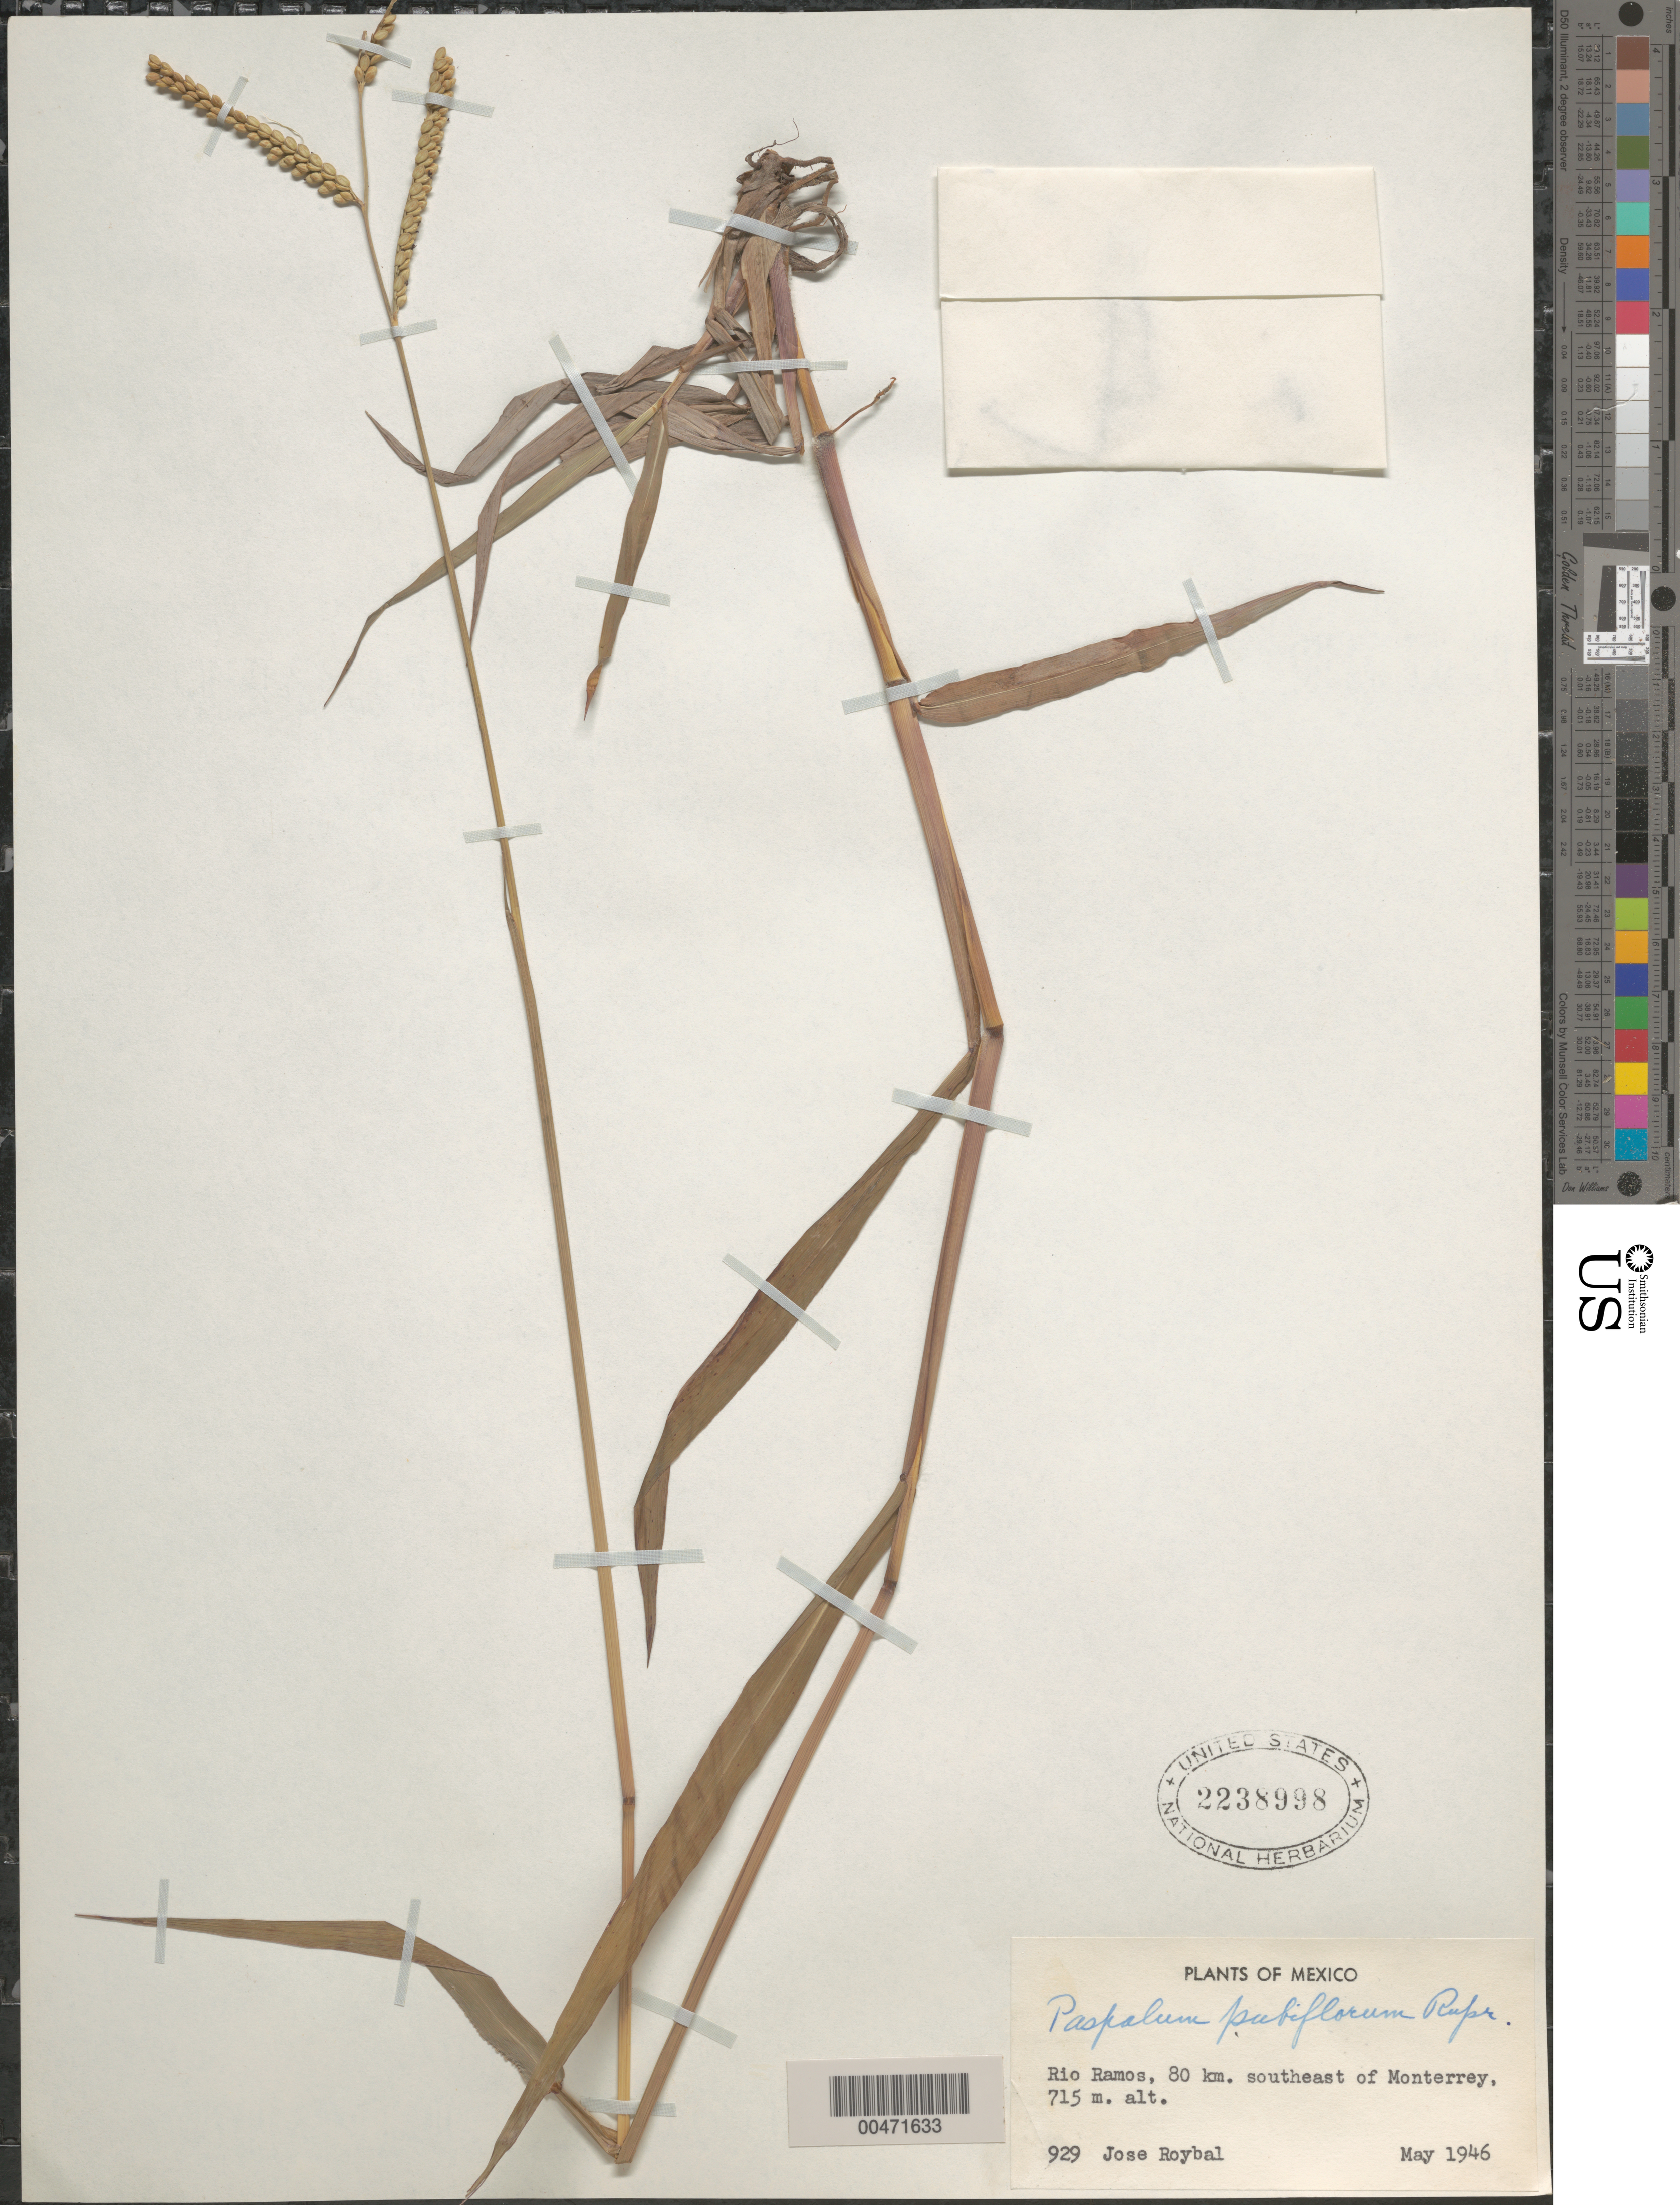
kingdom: Plantae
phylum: Tracheophyta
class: Liliopsida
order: Poales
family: Poaceae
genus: Paspalum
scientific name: Paspalum pubiflorum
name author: Rupr. ex E. Fourn.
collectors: J. J. Roybal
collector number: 929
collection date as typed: May 1946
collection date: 1946-05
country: Mexico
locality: Rio Ramos, 80 km SE of Monterrey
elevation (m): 715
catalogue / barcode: US 2238998